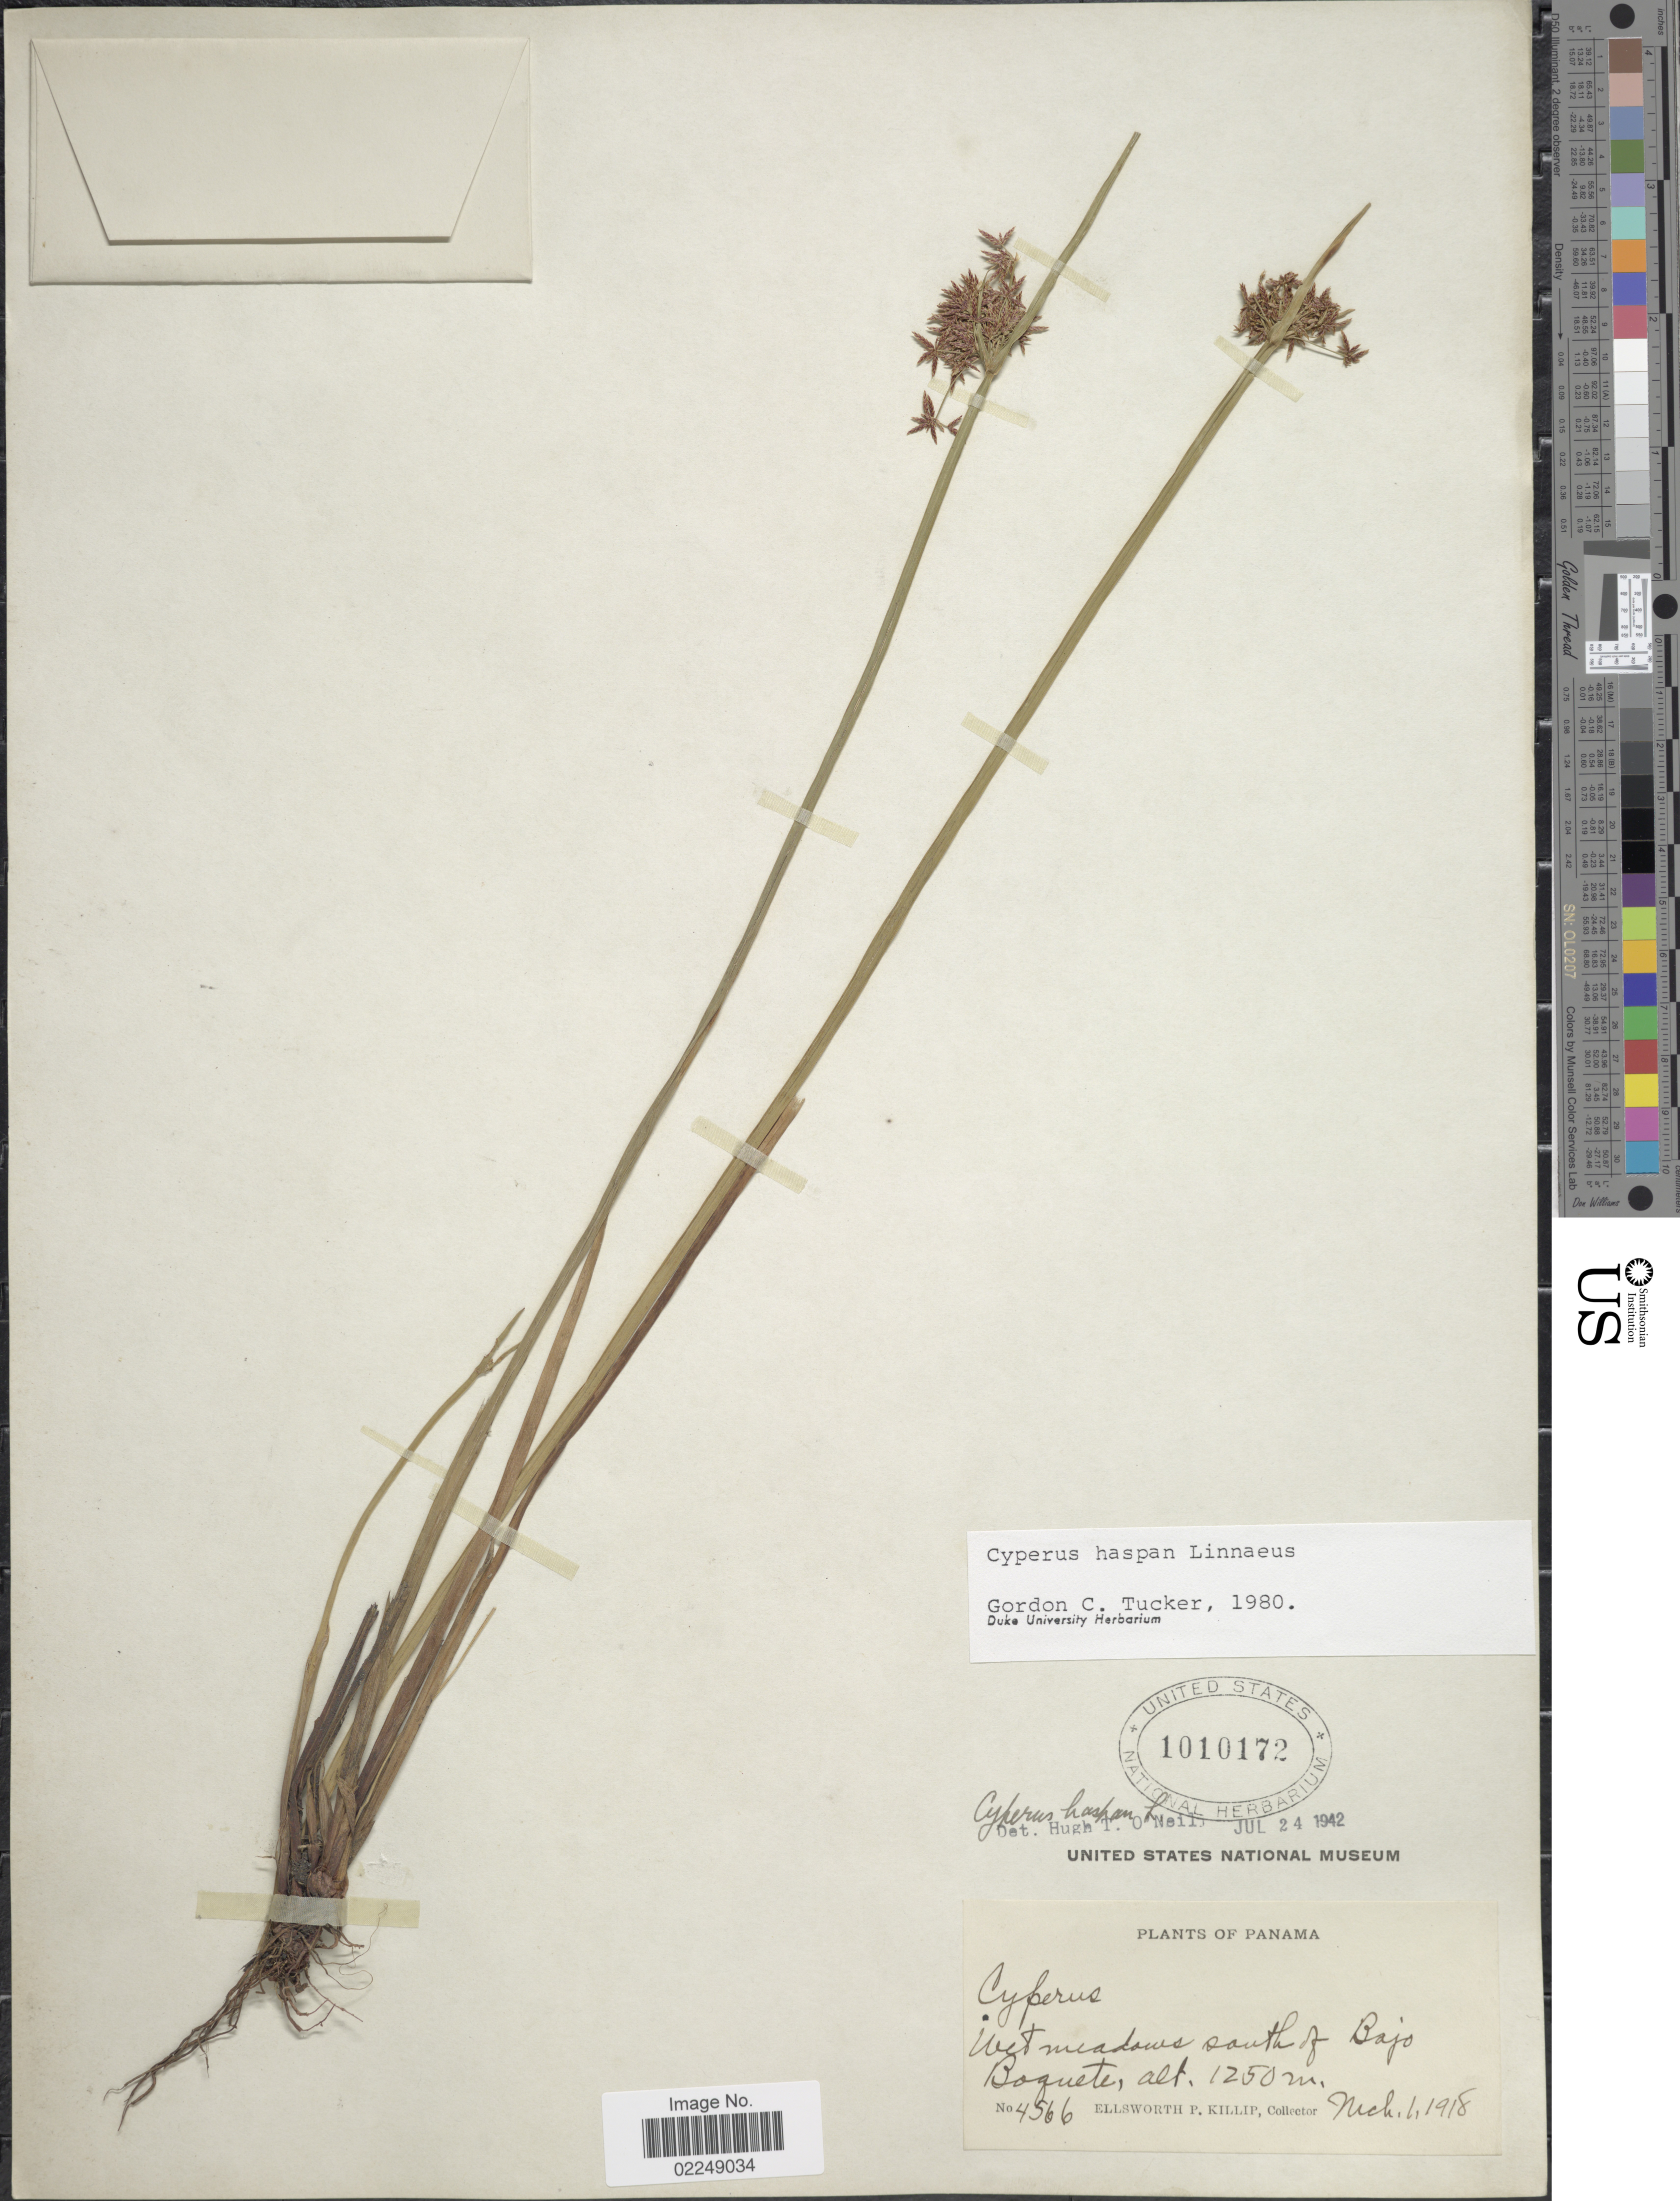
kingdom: Plantae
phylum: Tracheophyta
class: Liliopsida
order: Poales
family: Cyperaceae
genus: Cyperus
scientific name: Cyperus haspan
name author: L.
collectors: E. P. Killip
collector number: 4566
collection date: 1918-03-01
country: Panama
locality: Wet meadows south of Bajo Boguete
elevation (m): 1250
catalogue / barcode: US 1010172